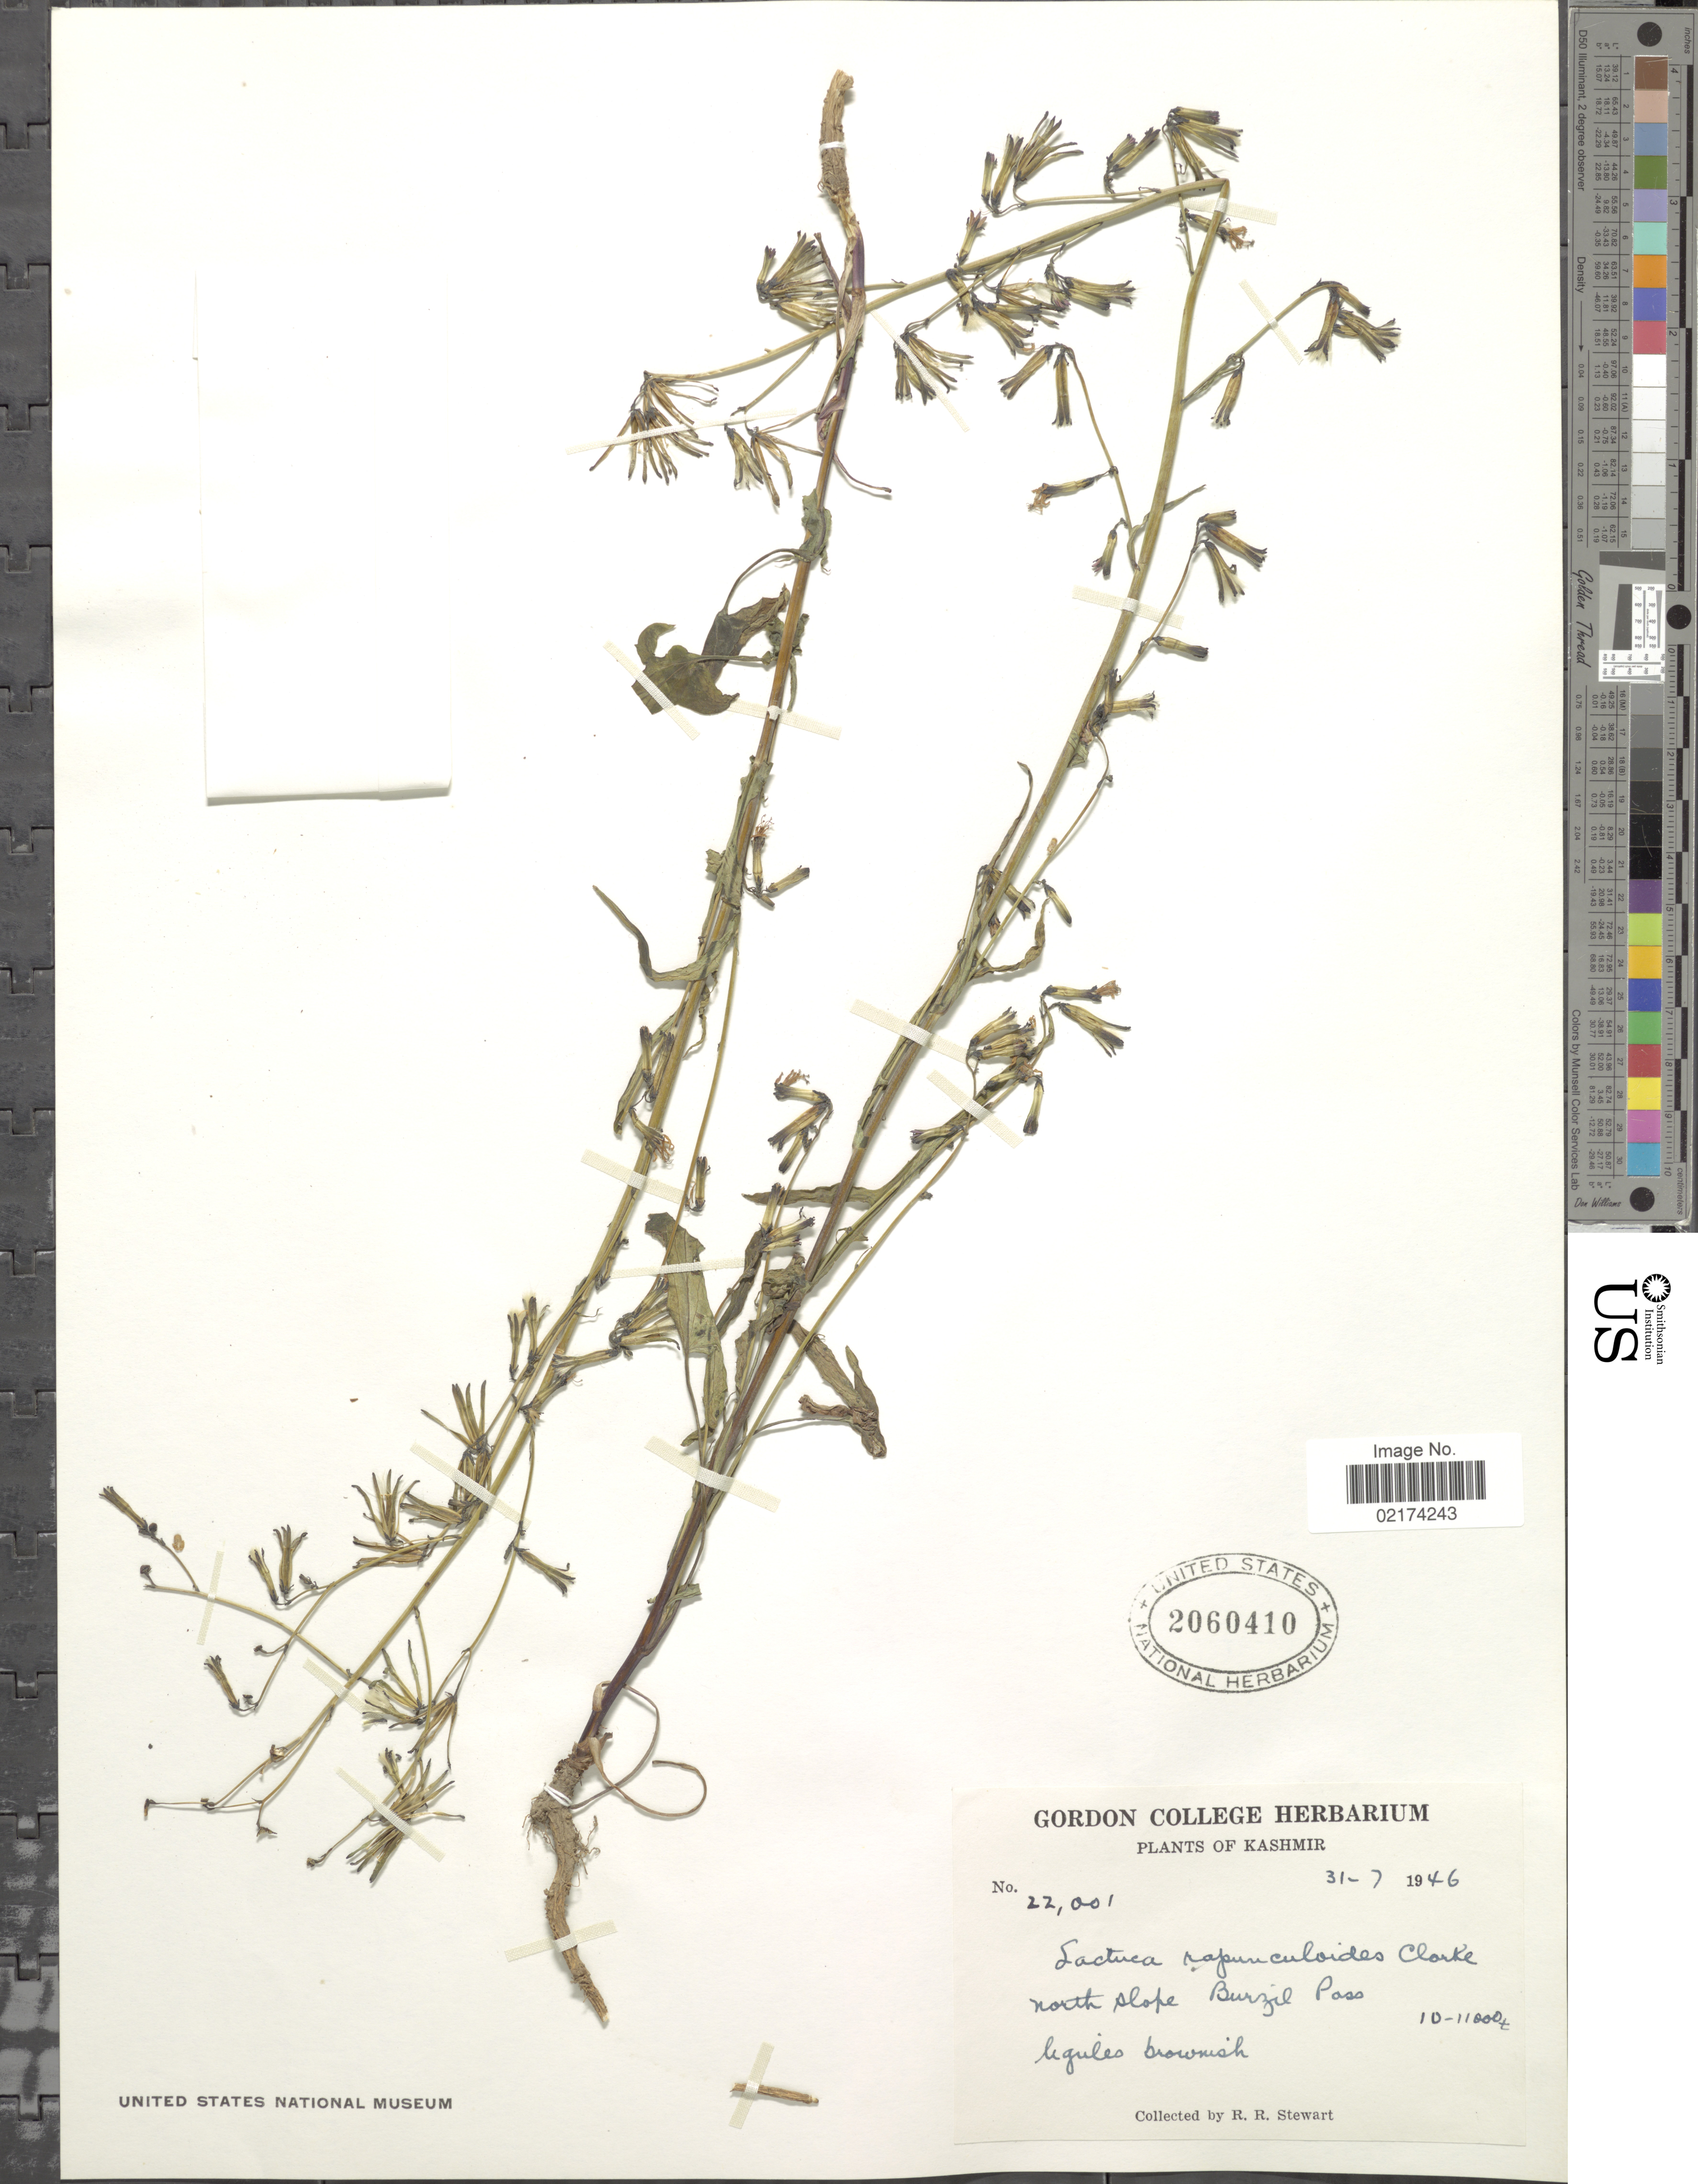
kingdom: Plantae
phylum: Tracheophyta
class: Magnoliopsida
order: Asterales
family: Asteraceae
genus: Lactuca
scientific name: Lactuca rapunculoides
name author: (DC.) C.B. Clarke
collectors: R. R. Stewart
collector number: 22001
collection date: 1946-07-31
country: India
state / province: Jammu and Kashmir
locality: Kashmir, north slope Burzil Pass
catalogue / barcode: US 2060410